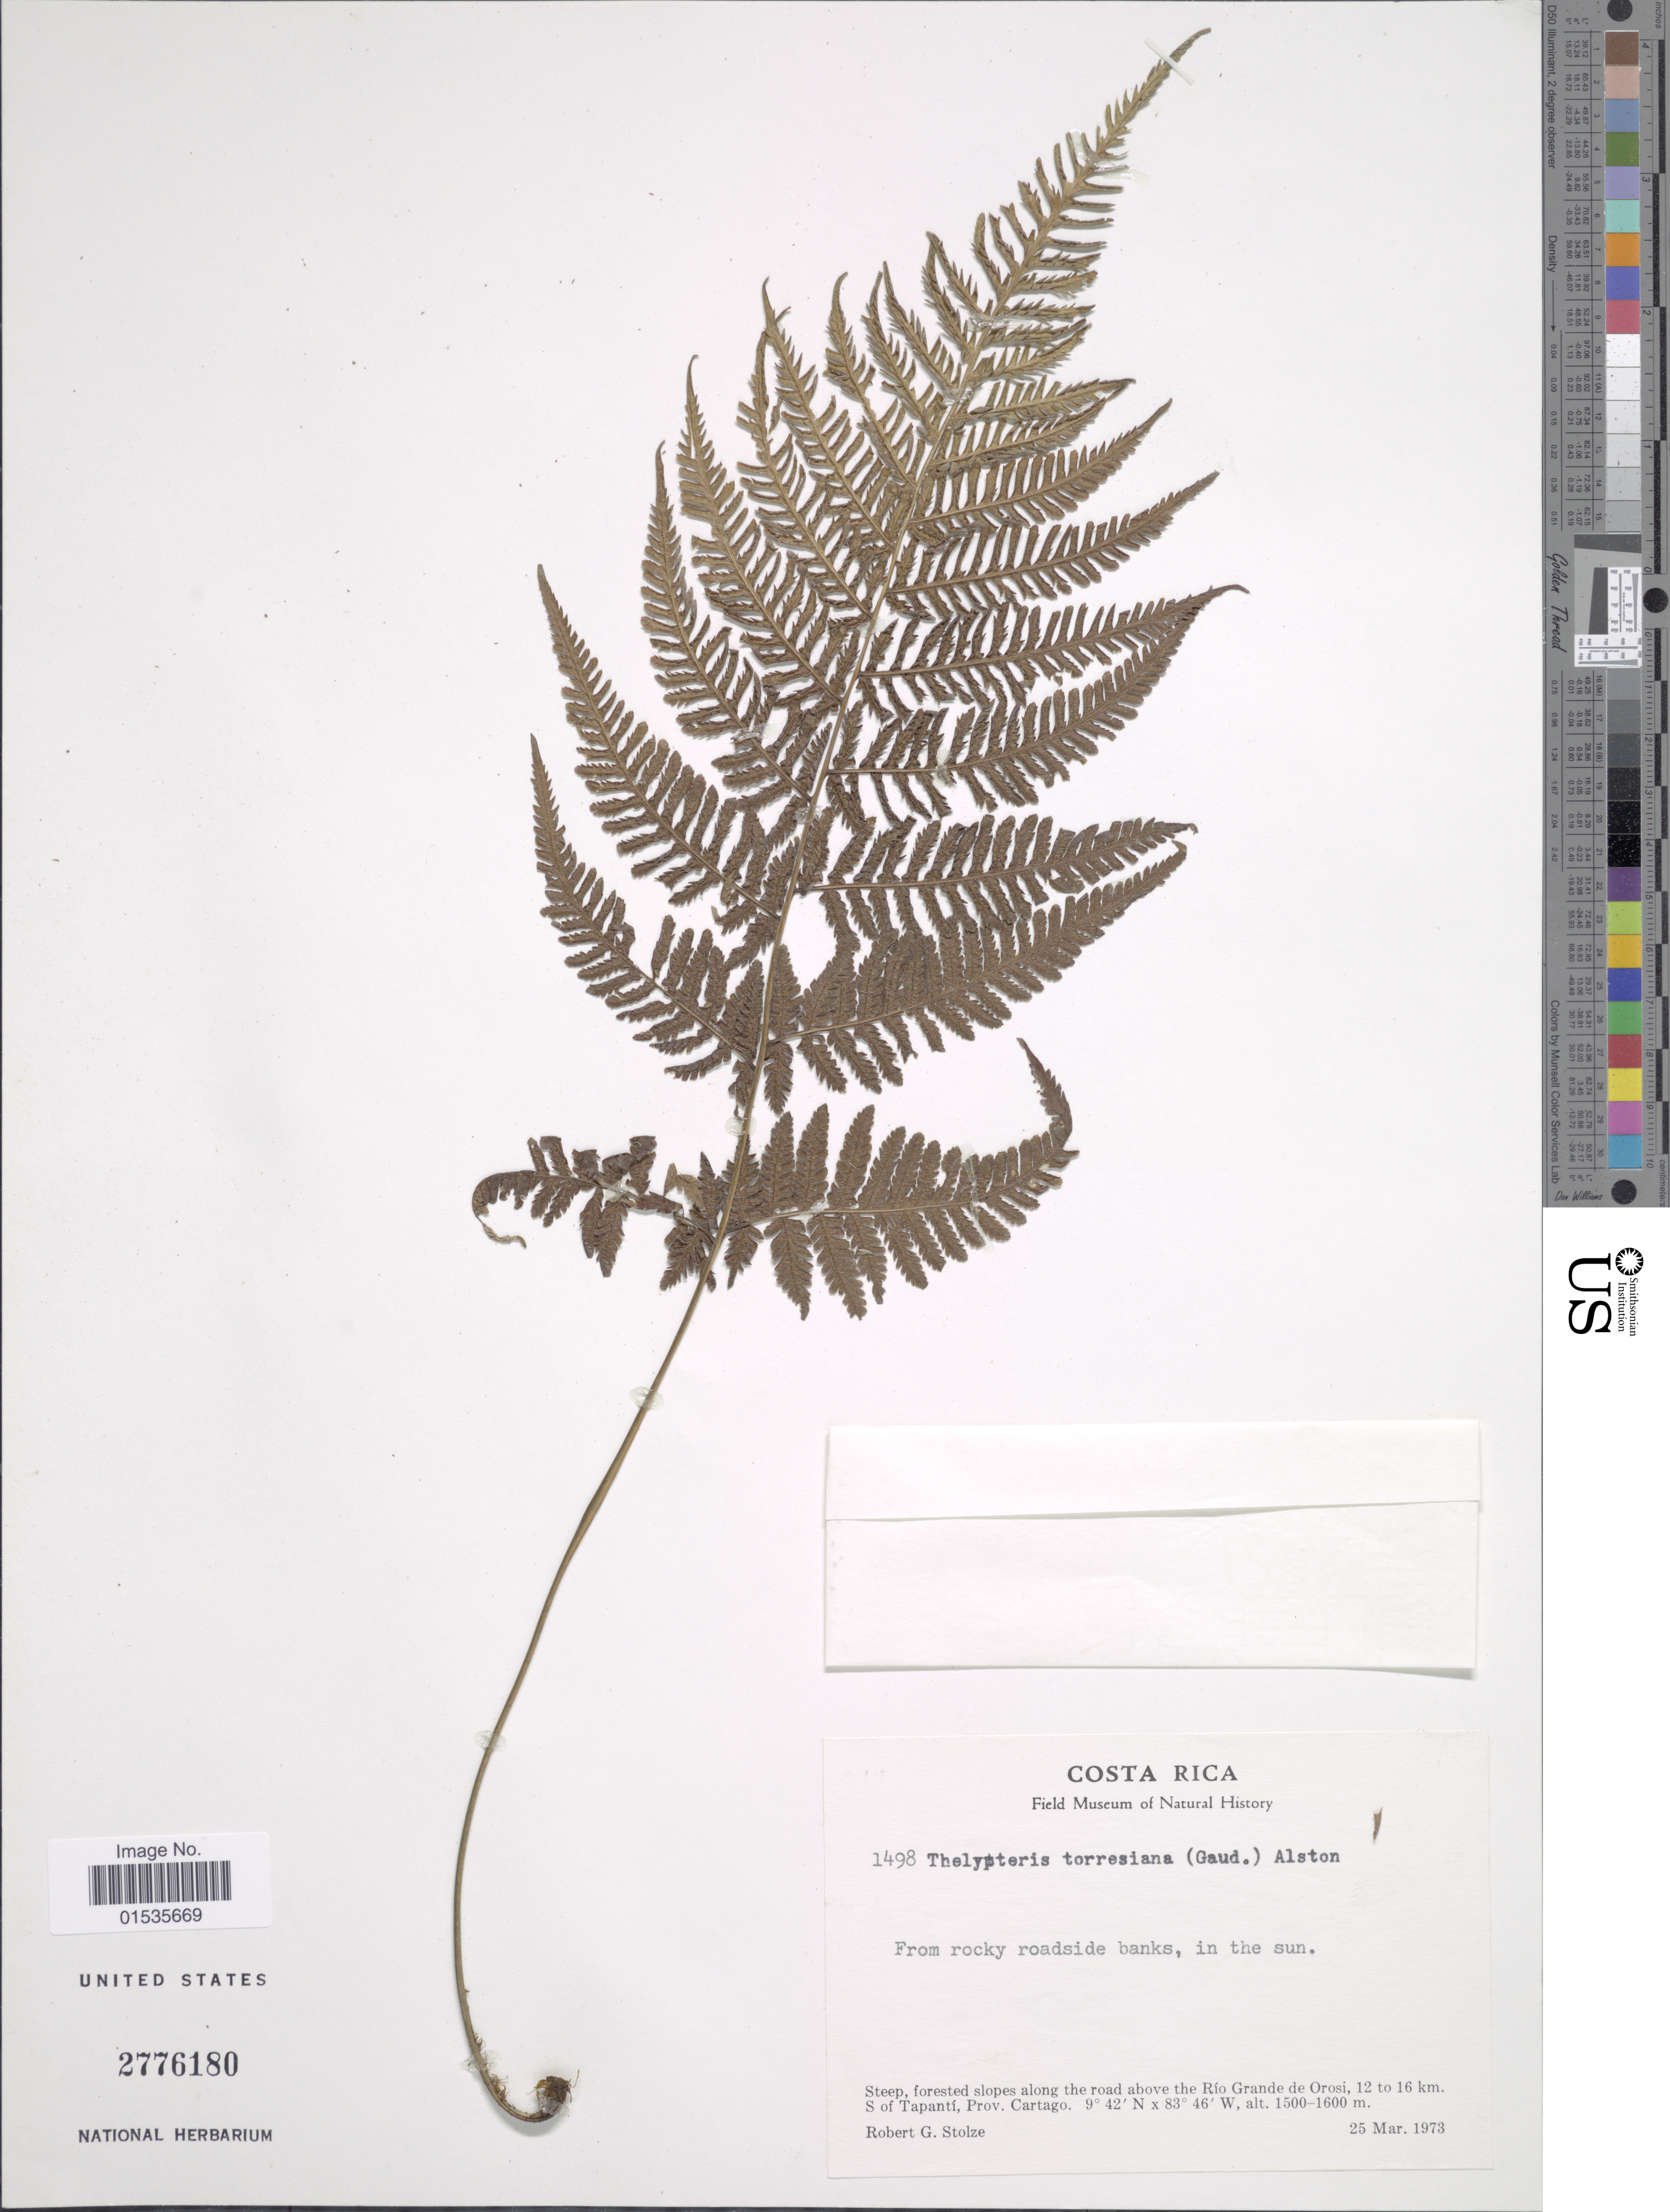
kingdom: Plantae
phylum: Tracheophyta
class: Polypodiopsida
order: Polypodiales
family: Thelypteridaceae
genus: Macrothelypteris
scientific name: Macrothelypteris torresiana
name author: (Gaudich.) Ching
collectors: R. G. Stolze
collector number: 1498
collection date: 1973-03-25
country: Costa Rica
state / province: Cartago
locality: Costa Rica. Forested slopes along the road above the Rio Grande de Orosi, 12 to 16 km. S of Tapanti, Prov. Cartago.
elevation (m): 1500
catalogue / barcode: US 2776180